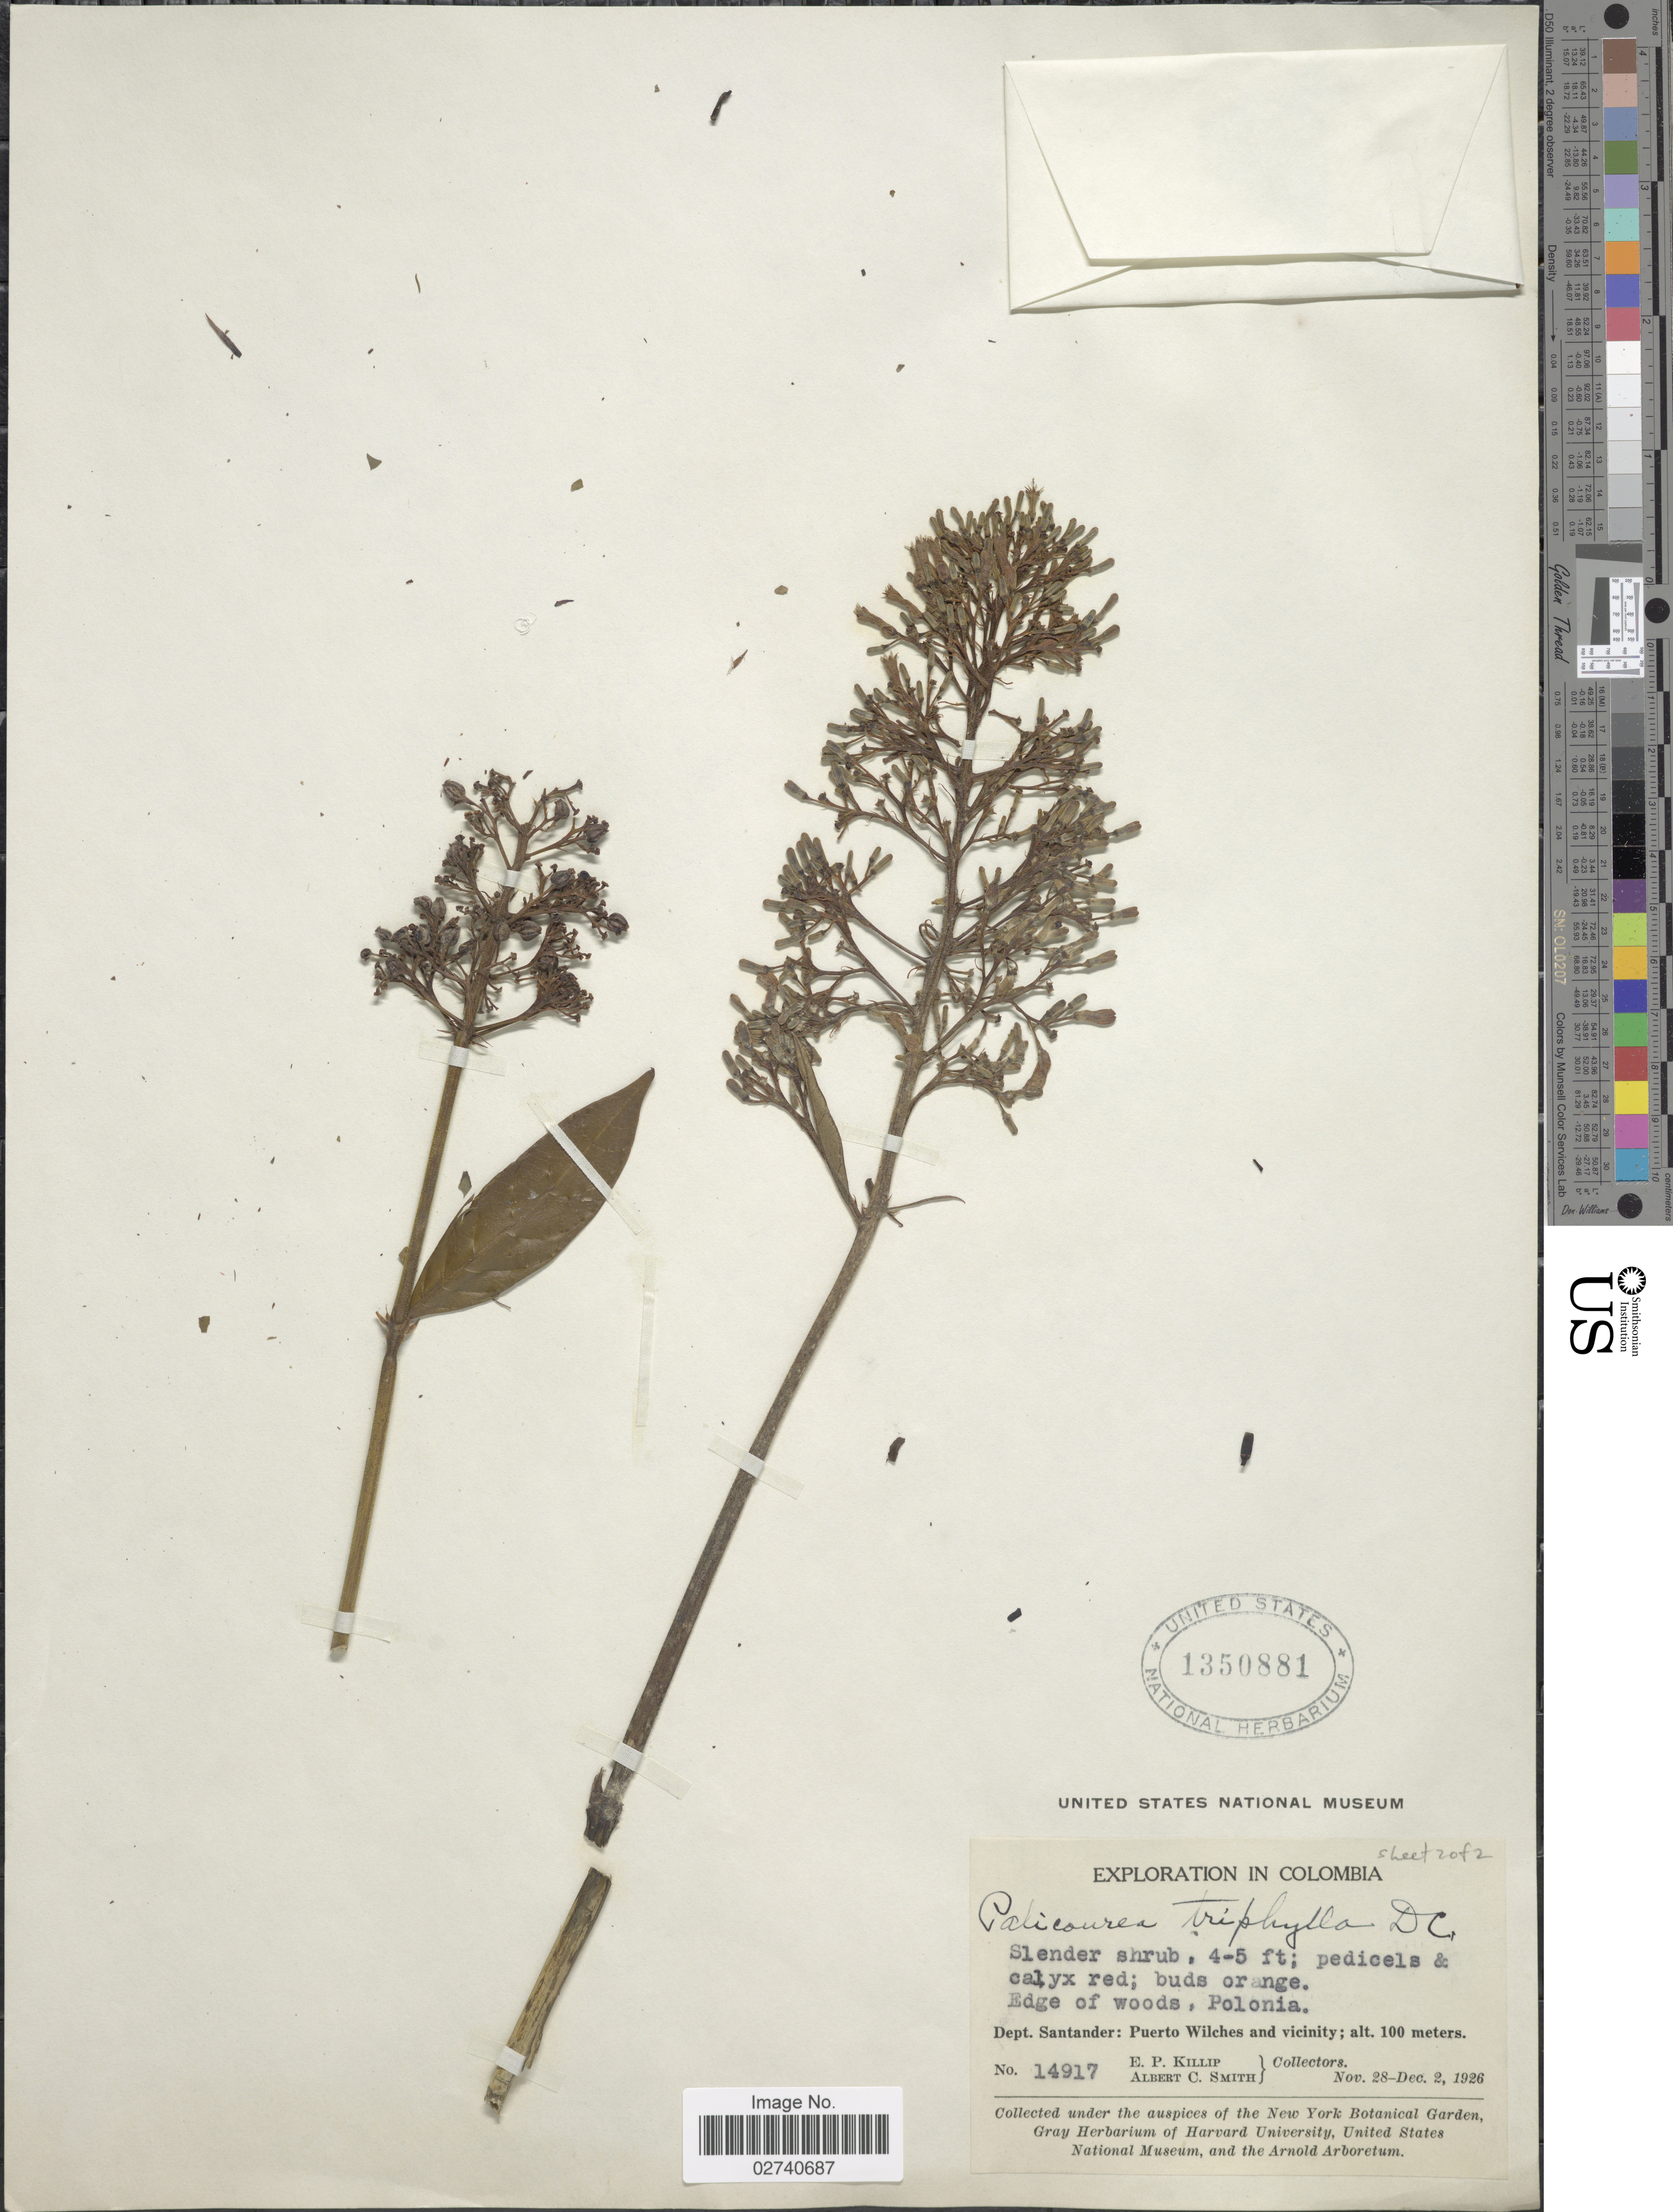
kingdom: Plantae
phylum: Tracheophyta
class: Magnoliopsida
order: Gentianales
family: Rubiaceae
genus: Palicourea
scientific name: Palicourea triphylla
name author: DC.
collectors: E. P. Killip & A. C. Smith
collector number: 14917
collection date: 1926-11-28/1926-12-02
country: Colombia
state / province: Santander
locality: Puerto Wilches and vicinity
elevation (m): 100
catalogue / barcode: US 1350881